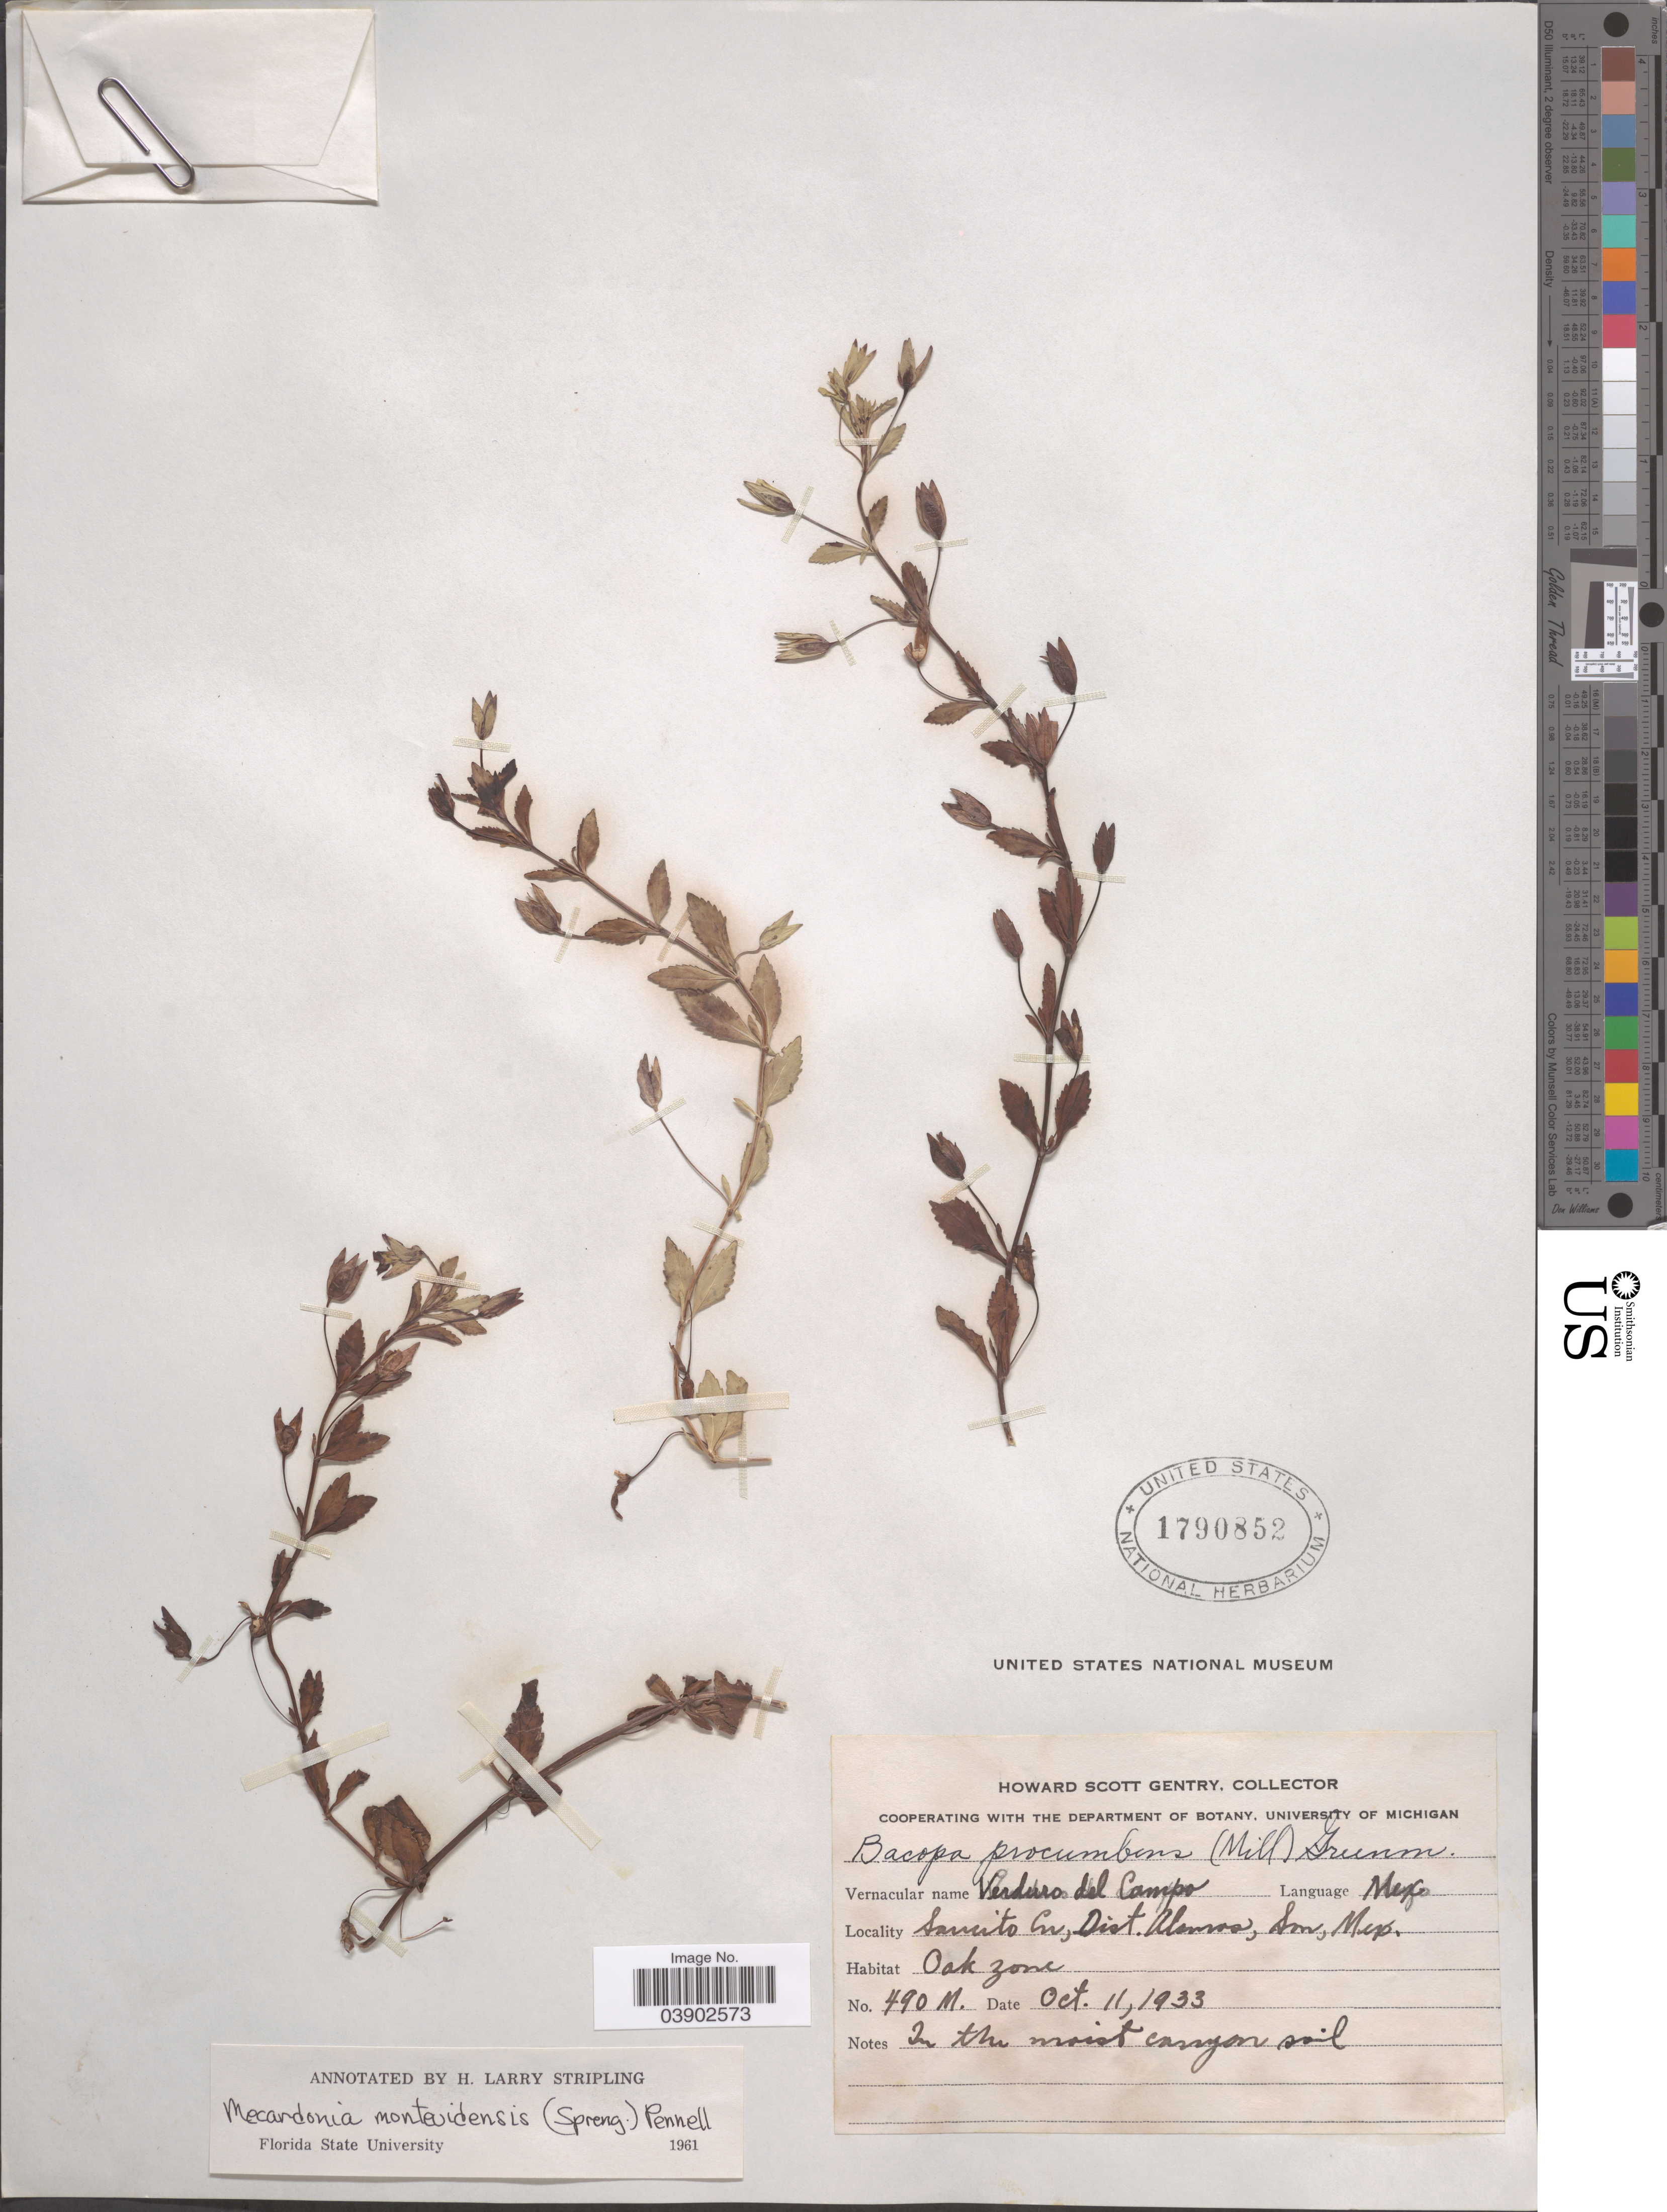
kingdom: Plantae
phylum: Tracheophyta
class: Magnoliopsida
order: Lamiales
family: Plantaginaceae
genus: Mecardonia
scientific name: Mecardonia procumbens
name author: (Mill.) Small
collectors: H. S. Gentry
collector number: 490M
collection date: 1933-10-11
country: Mexico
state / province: Sonora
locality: Sancito Cn, Dist. Alamos.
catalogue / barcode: US 1790852